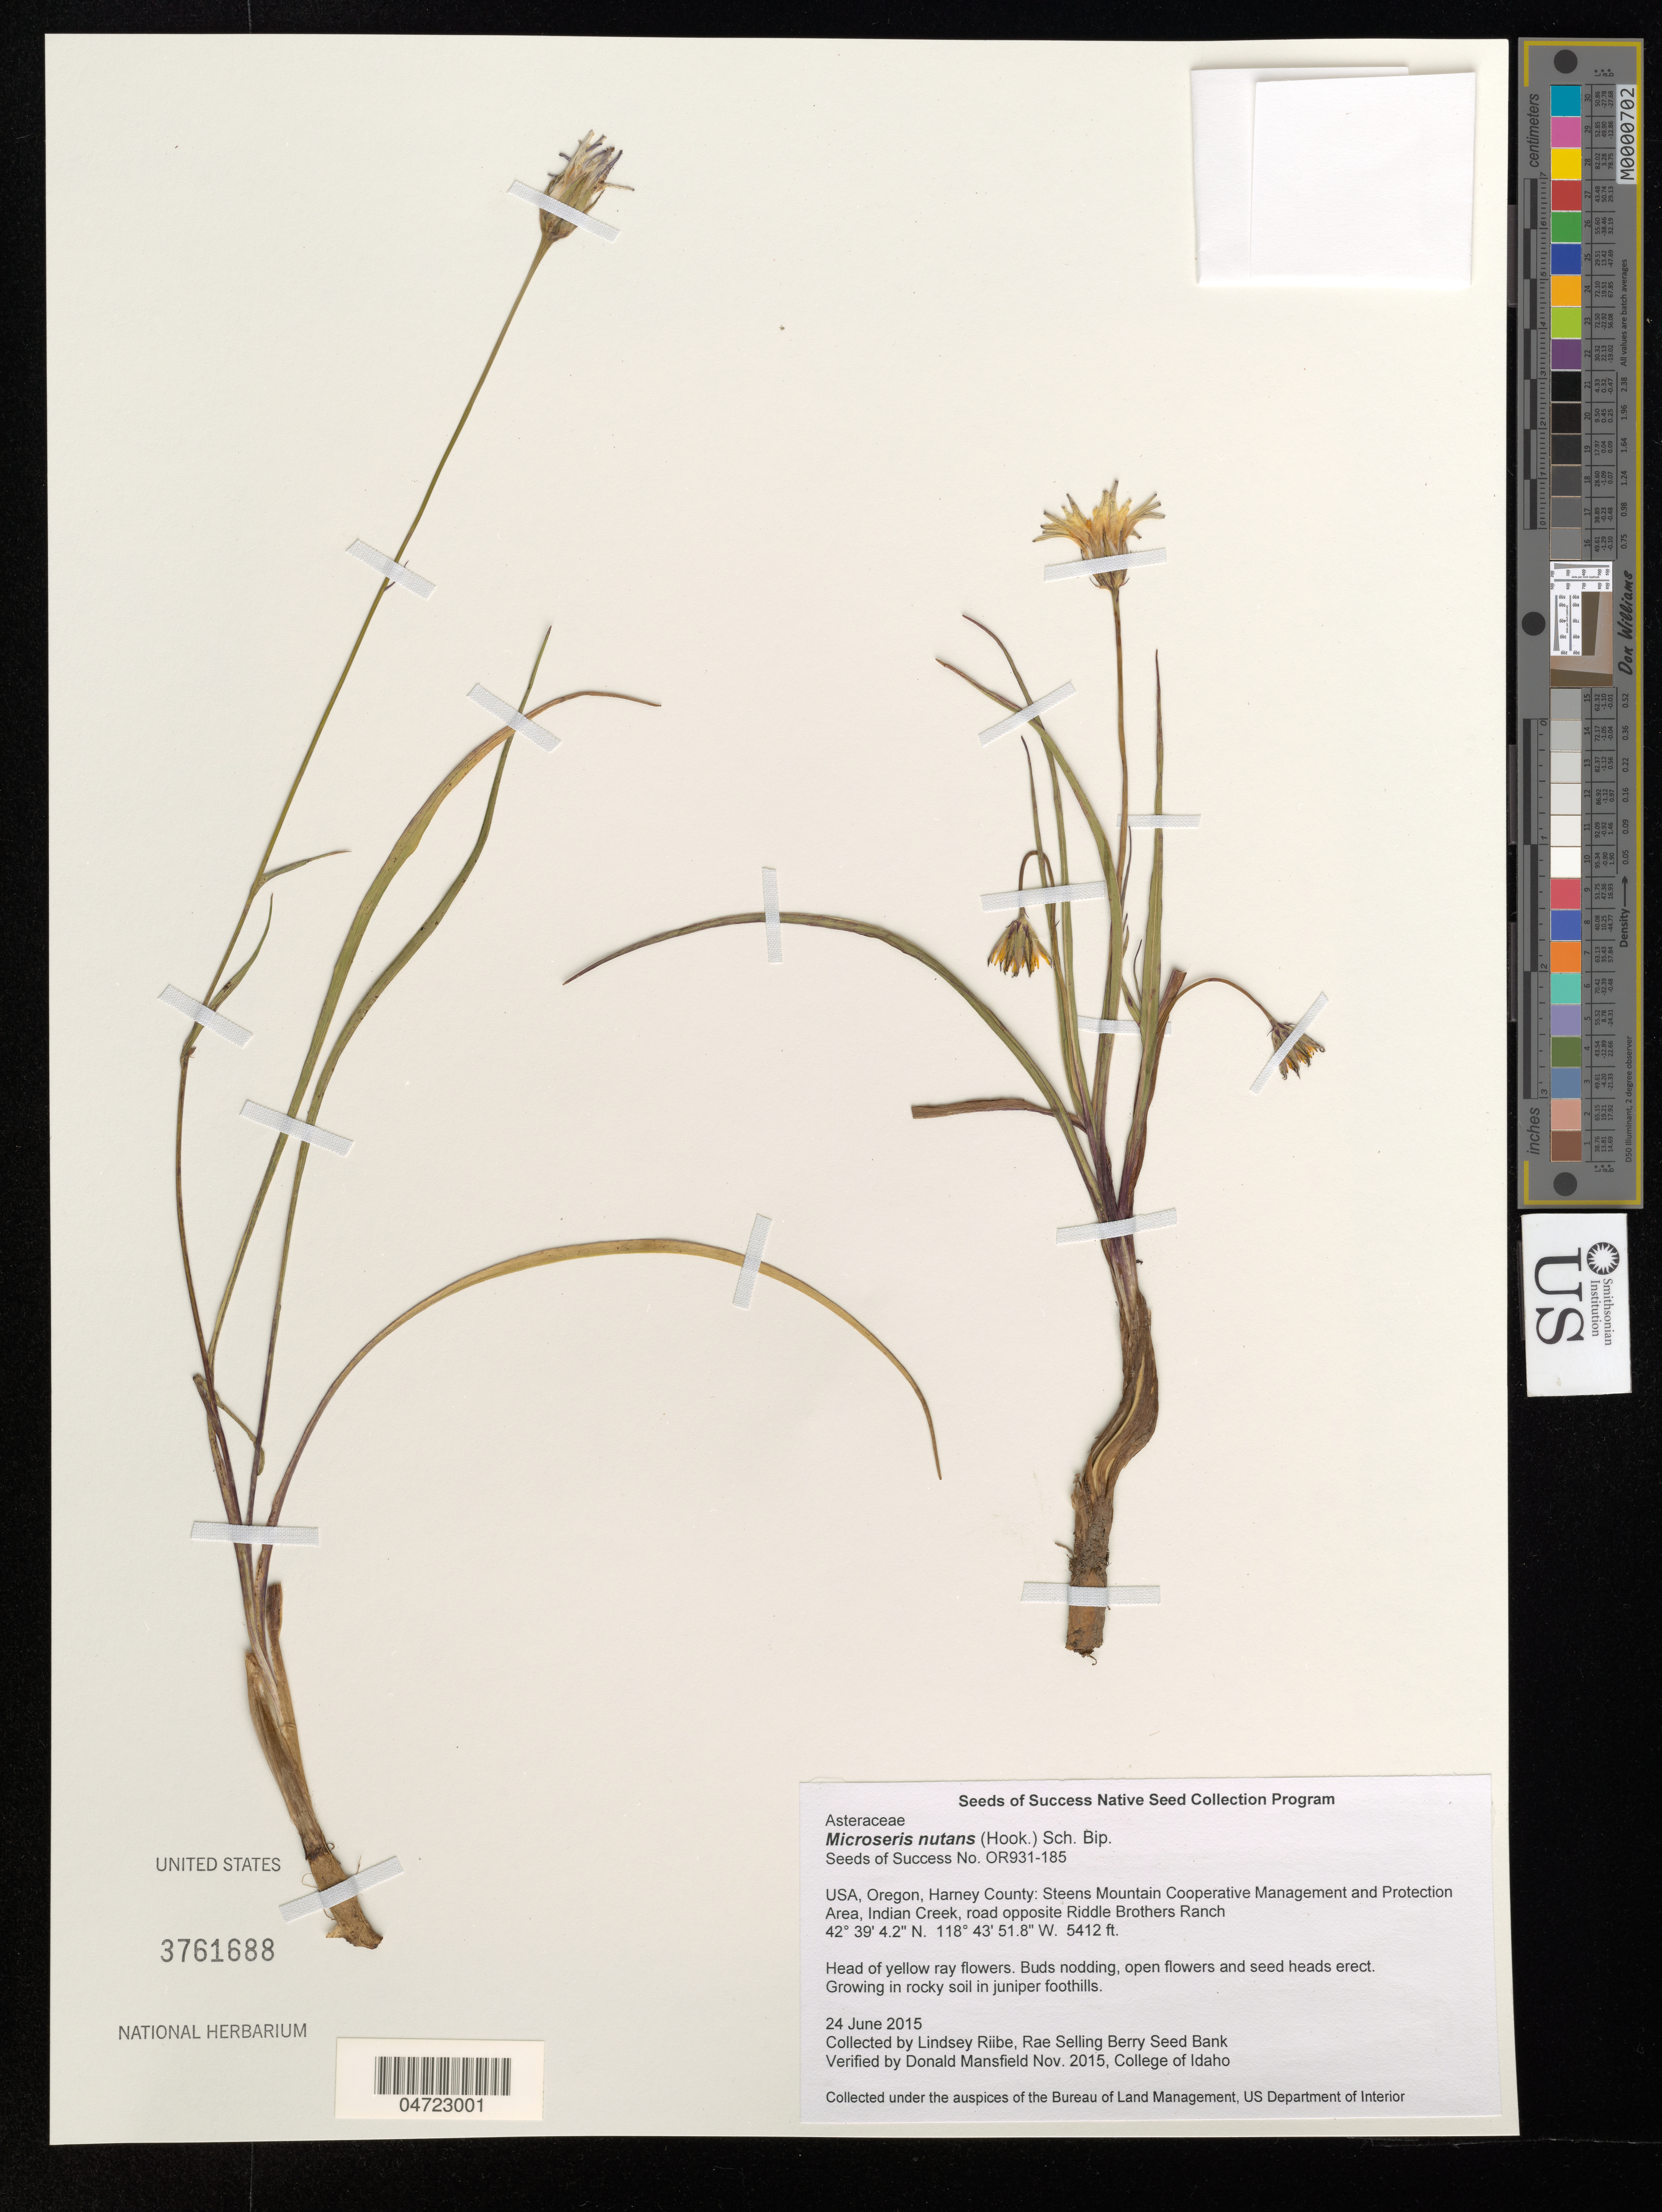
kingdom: Plantae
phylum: Tracheophyta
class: Magnoliopsida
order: Asterales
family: Asteraceae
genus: Microseris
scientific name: Microseris nutans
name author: (Hook.) Sch. Bip.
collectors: L. Riibe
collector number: OR931-185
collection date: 2015-06-24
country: United States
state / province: Oregon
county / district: Harney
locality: Harney County: Steens Mountain Cooperative Management and Protection Area, Indian Creek, road opposite Riddle Brothers Ranch.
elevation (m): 1650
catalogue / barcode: US 3761688